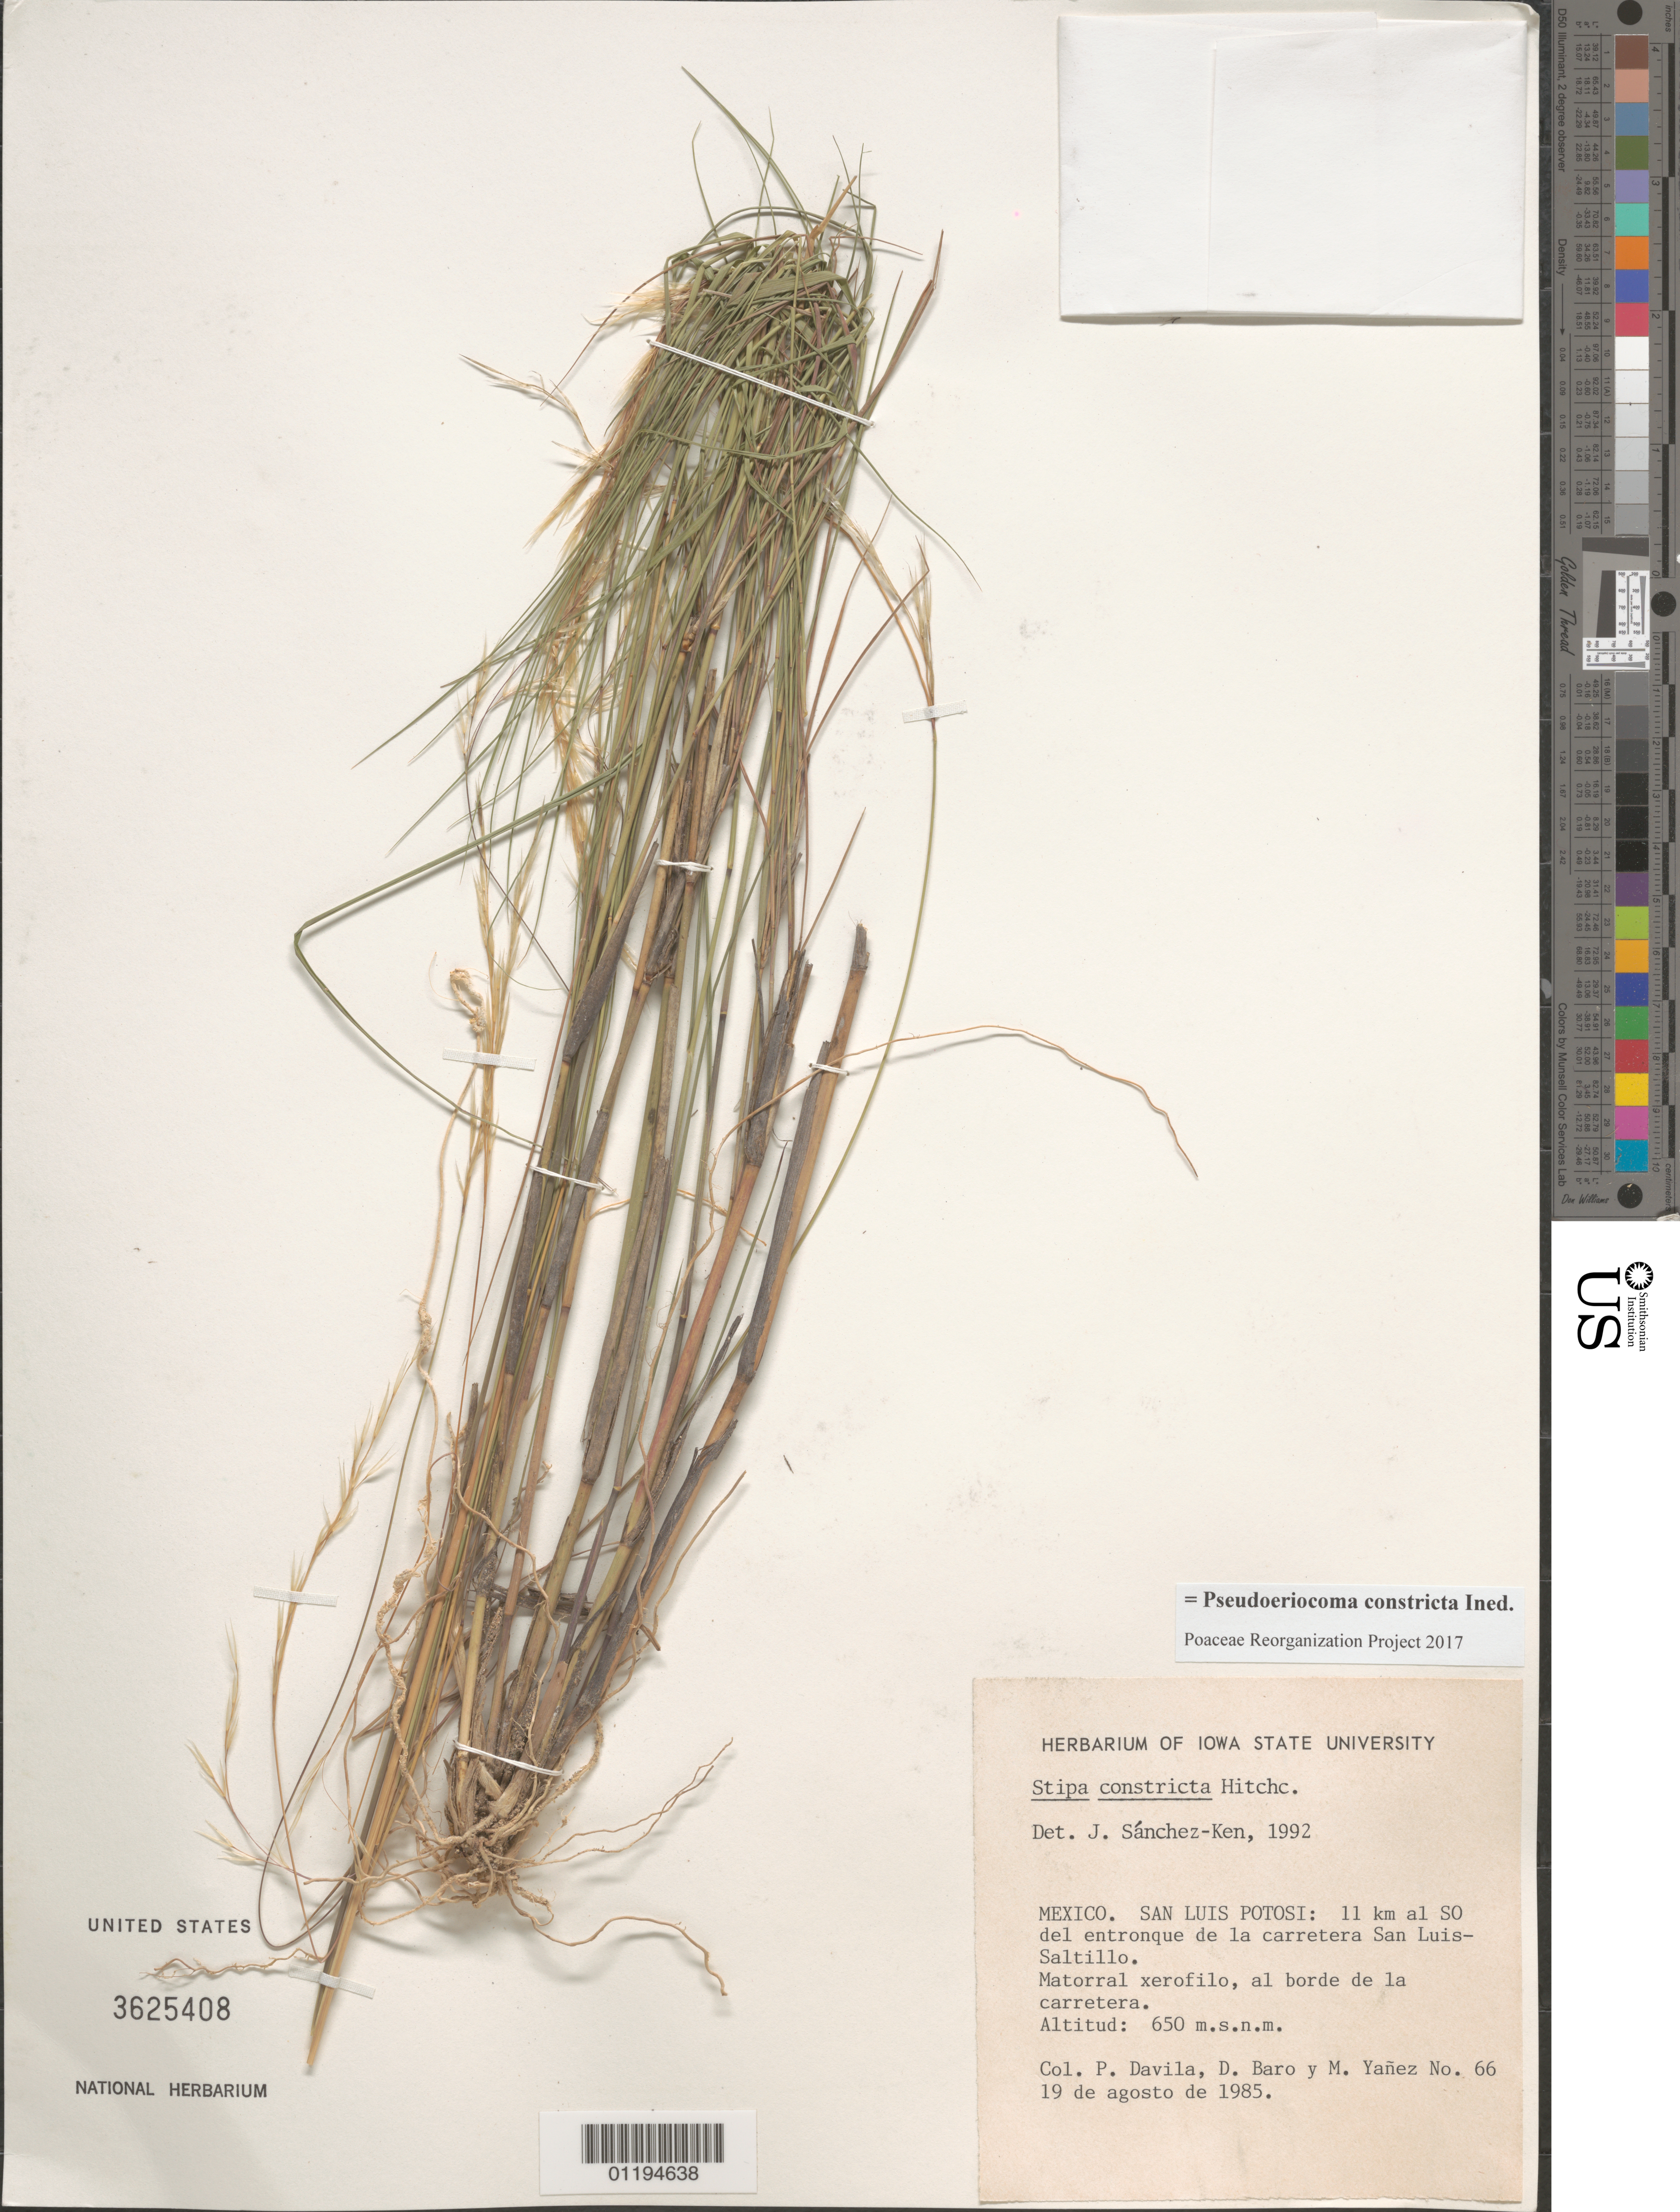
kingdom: Plantae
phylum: Tracheophyta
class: Liliopsida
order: Poales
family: Poaceae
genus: Pseudoeriocoma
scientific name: Pseudoeriocoma constricta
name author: (Kunth) Romasch.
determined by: Poaceae Reorganization Project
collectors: P. Dávila, D. Baro & M. Yanez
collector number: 66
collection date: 1985-08-19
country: Mexico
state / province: San Luis Potosí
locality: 11km SW of the road junction of San Luis and Saltillo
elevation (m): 650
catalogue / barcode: US 3625408